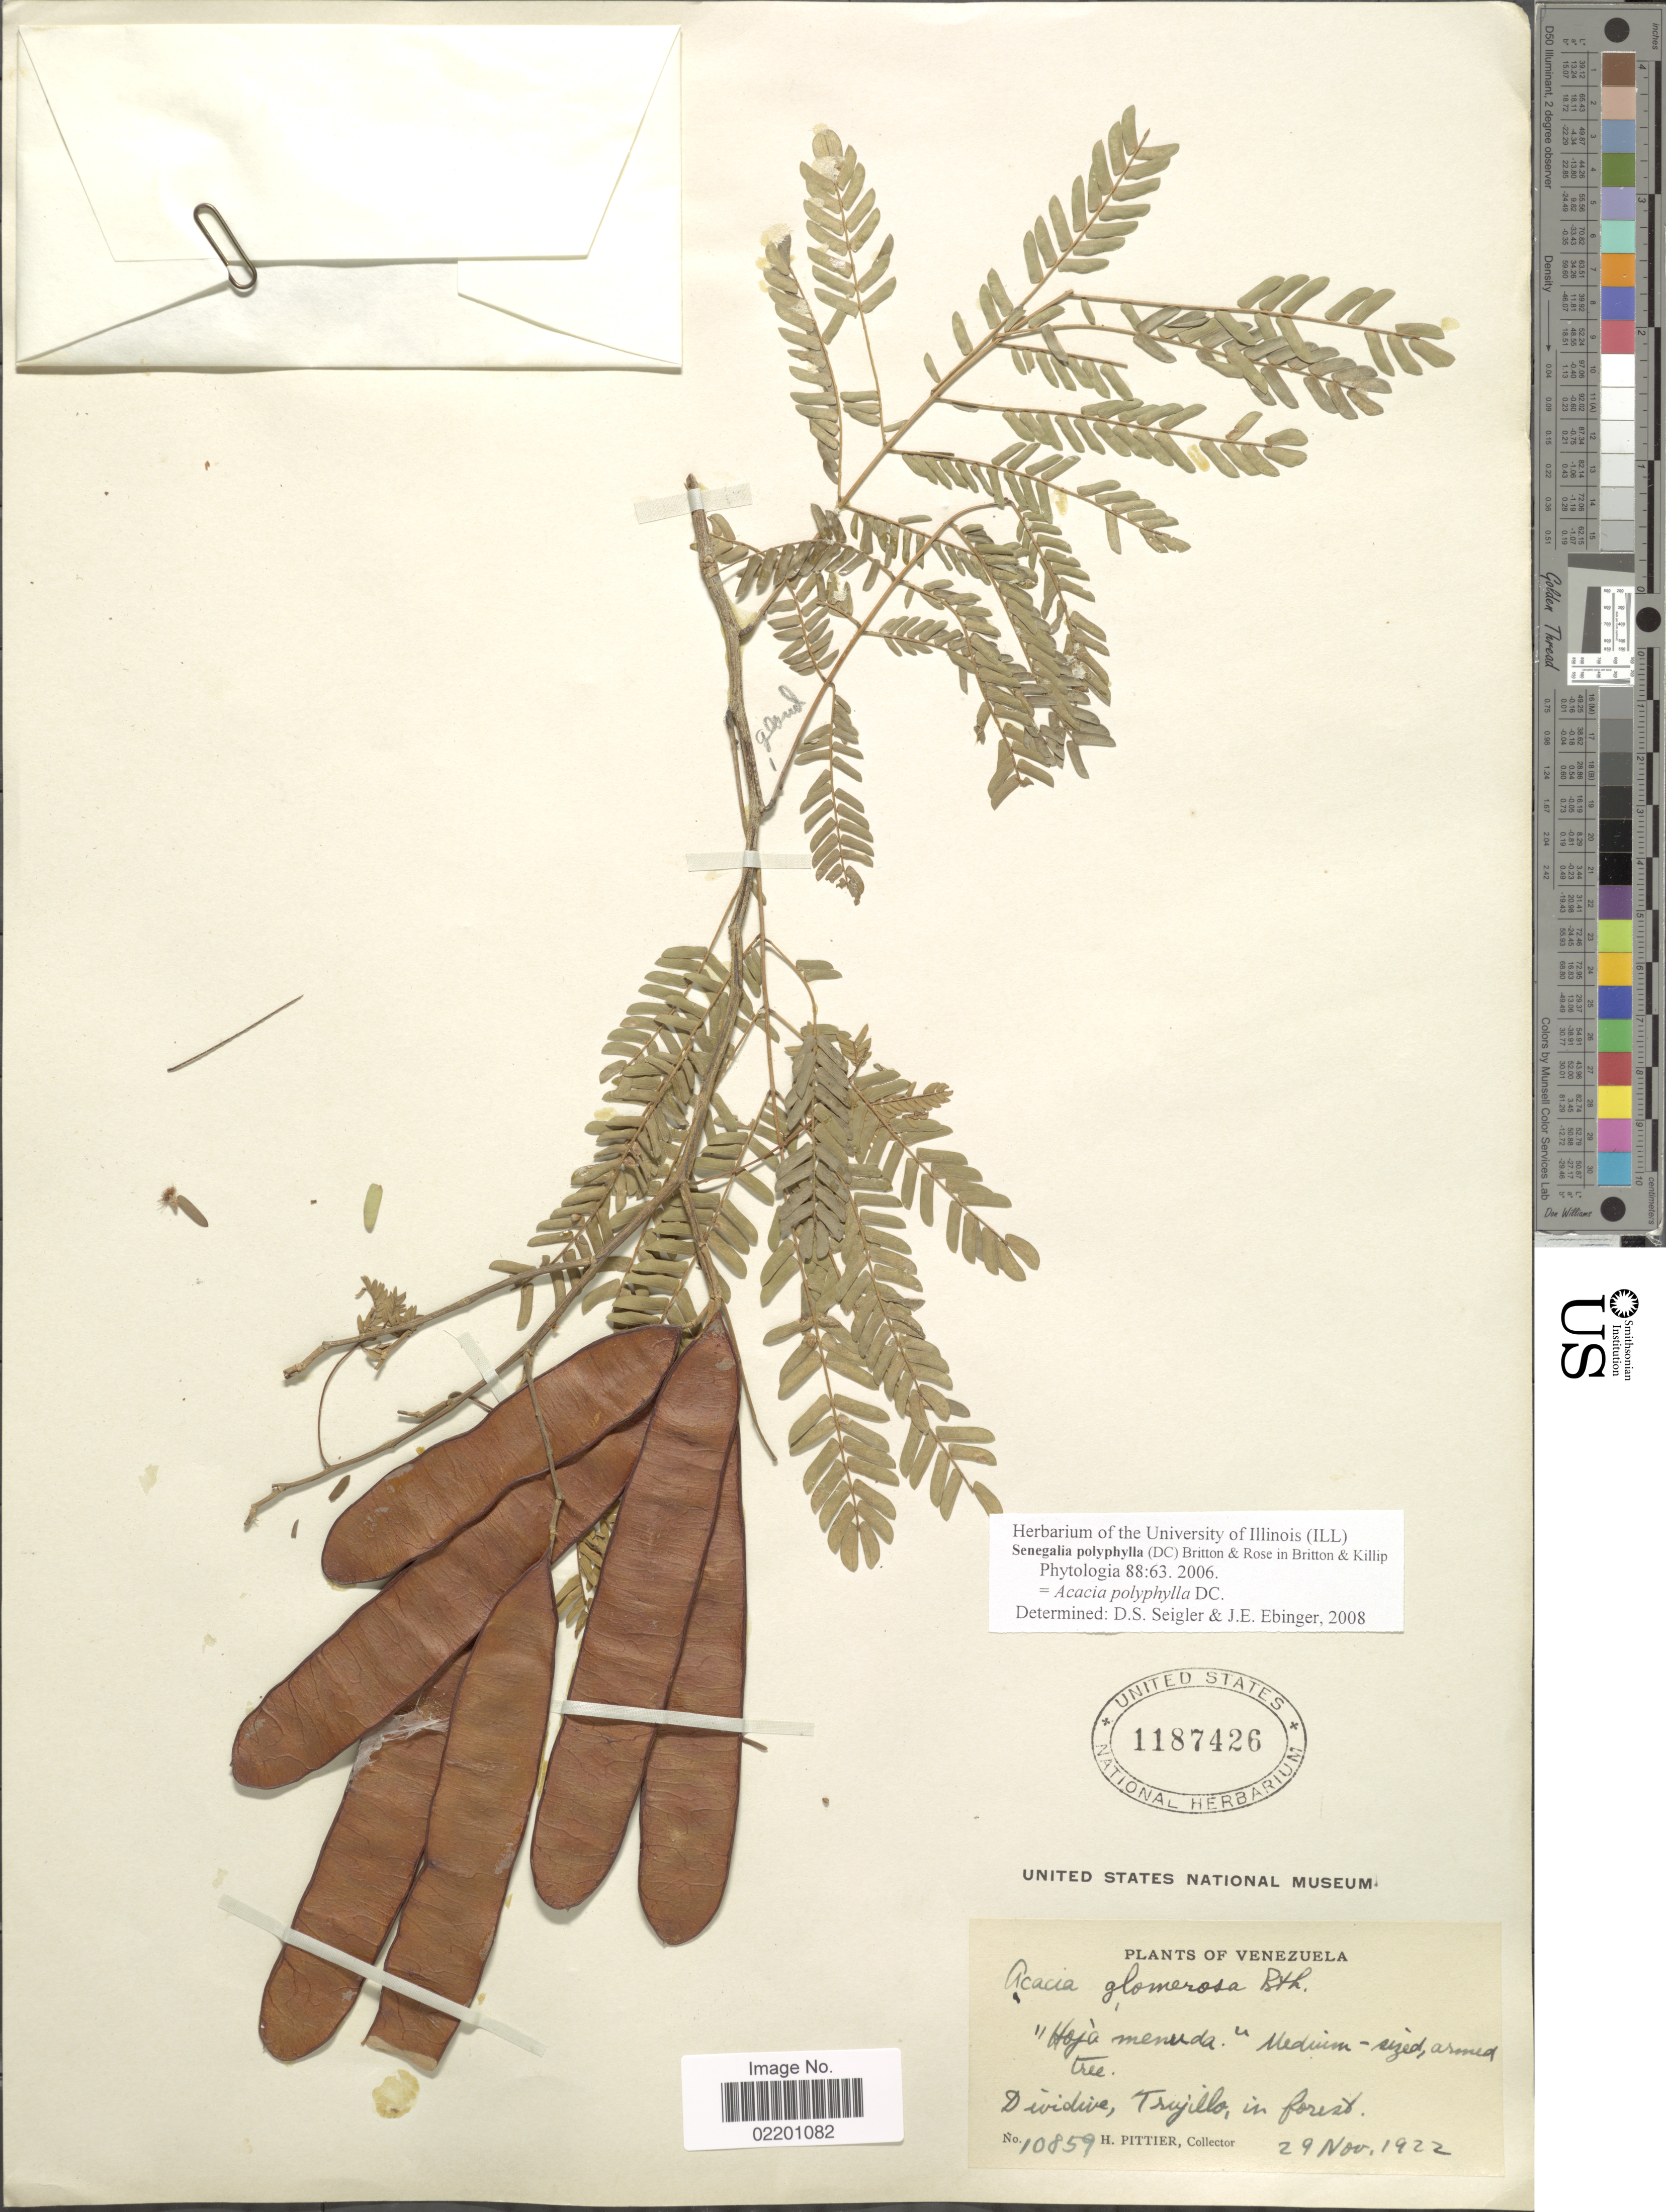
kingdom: Plantae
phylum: Tracheophyta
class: Magnoliopsida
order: Fabales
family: Fabaceae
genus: Senegalia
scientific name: Senegalia polyphylla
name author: (DC.) Britton & Rose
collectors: H. F. Pittier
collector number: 10859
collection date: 1922-11-29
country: Venezuela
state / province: Trujillo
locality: Dividive, Trujillo, in forest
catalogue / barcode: US 1187426